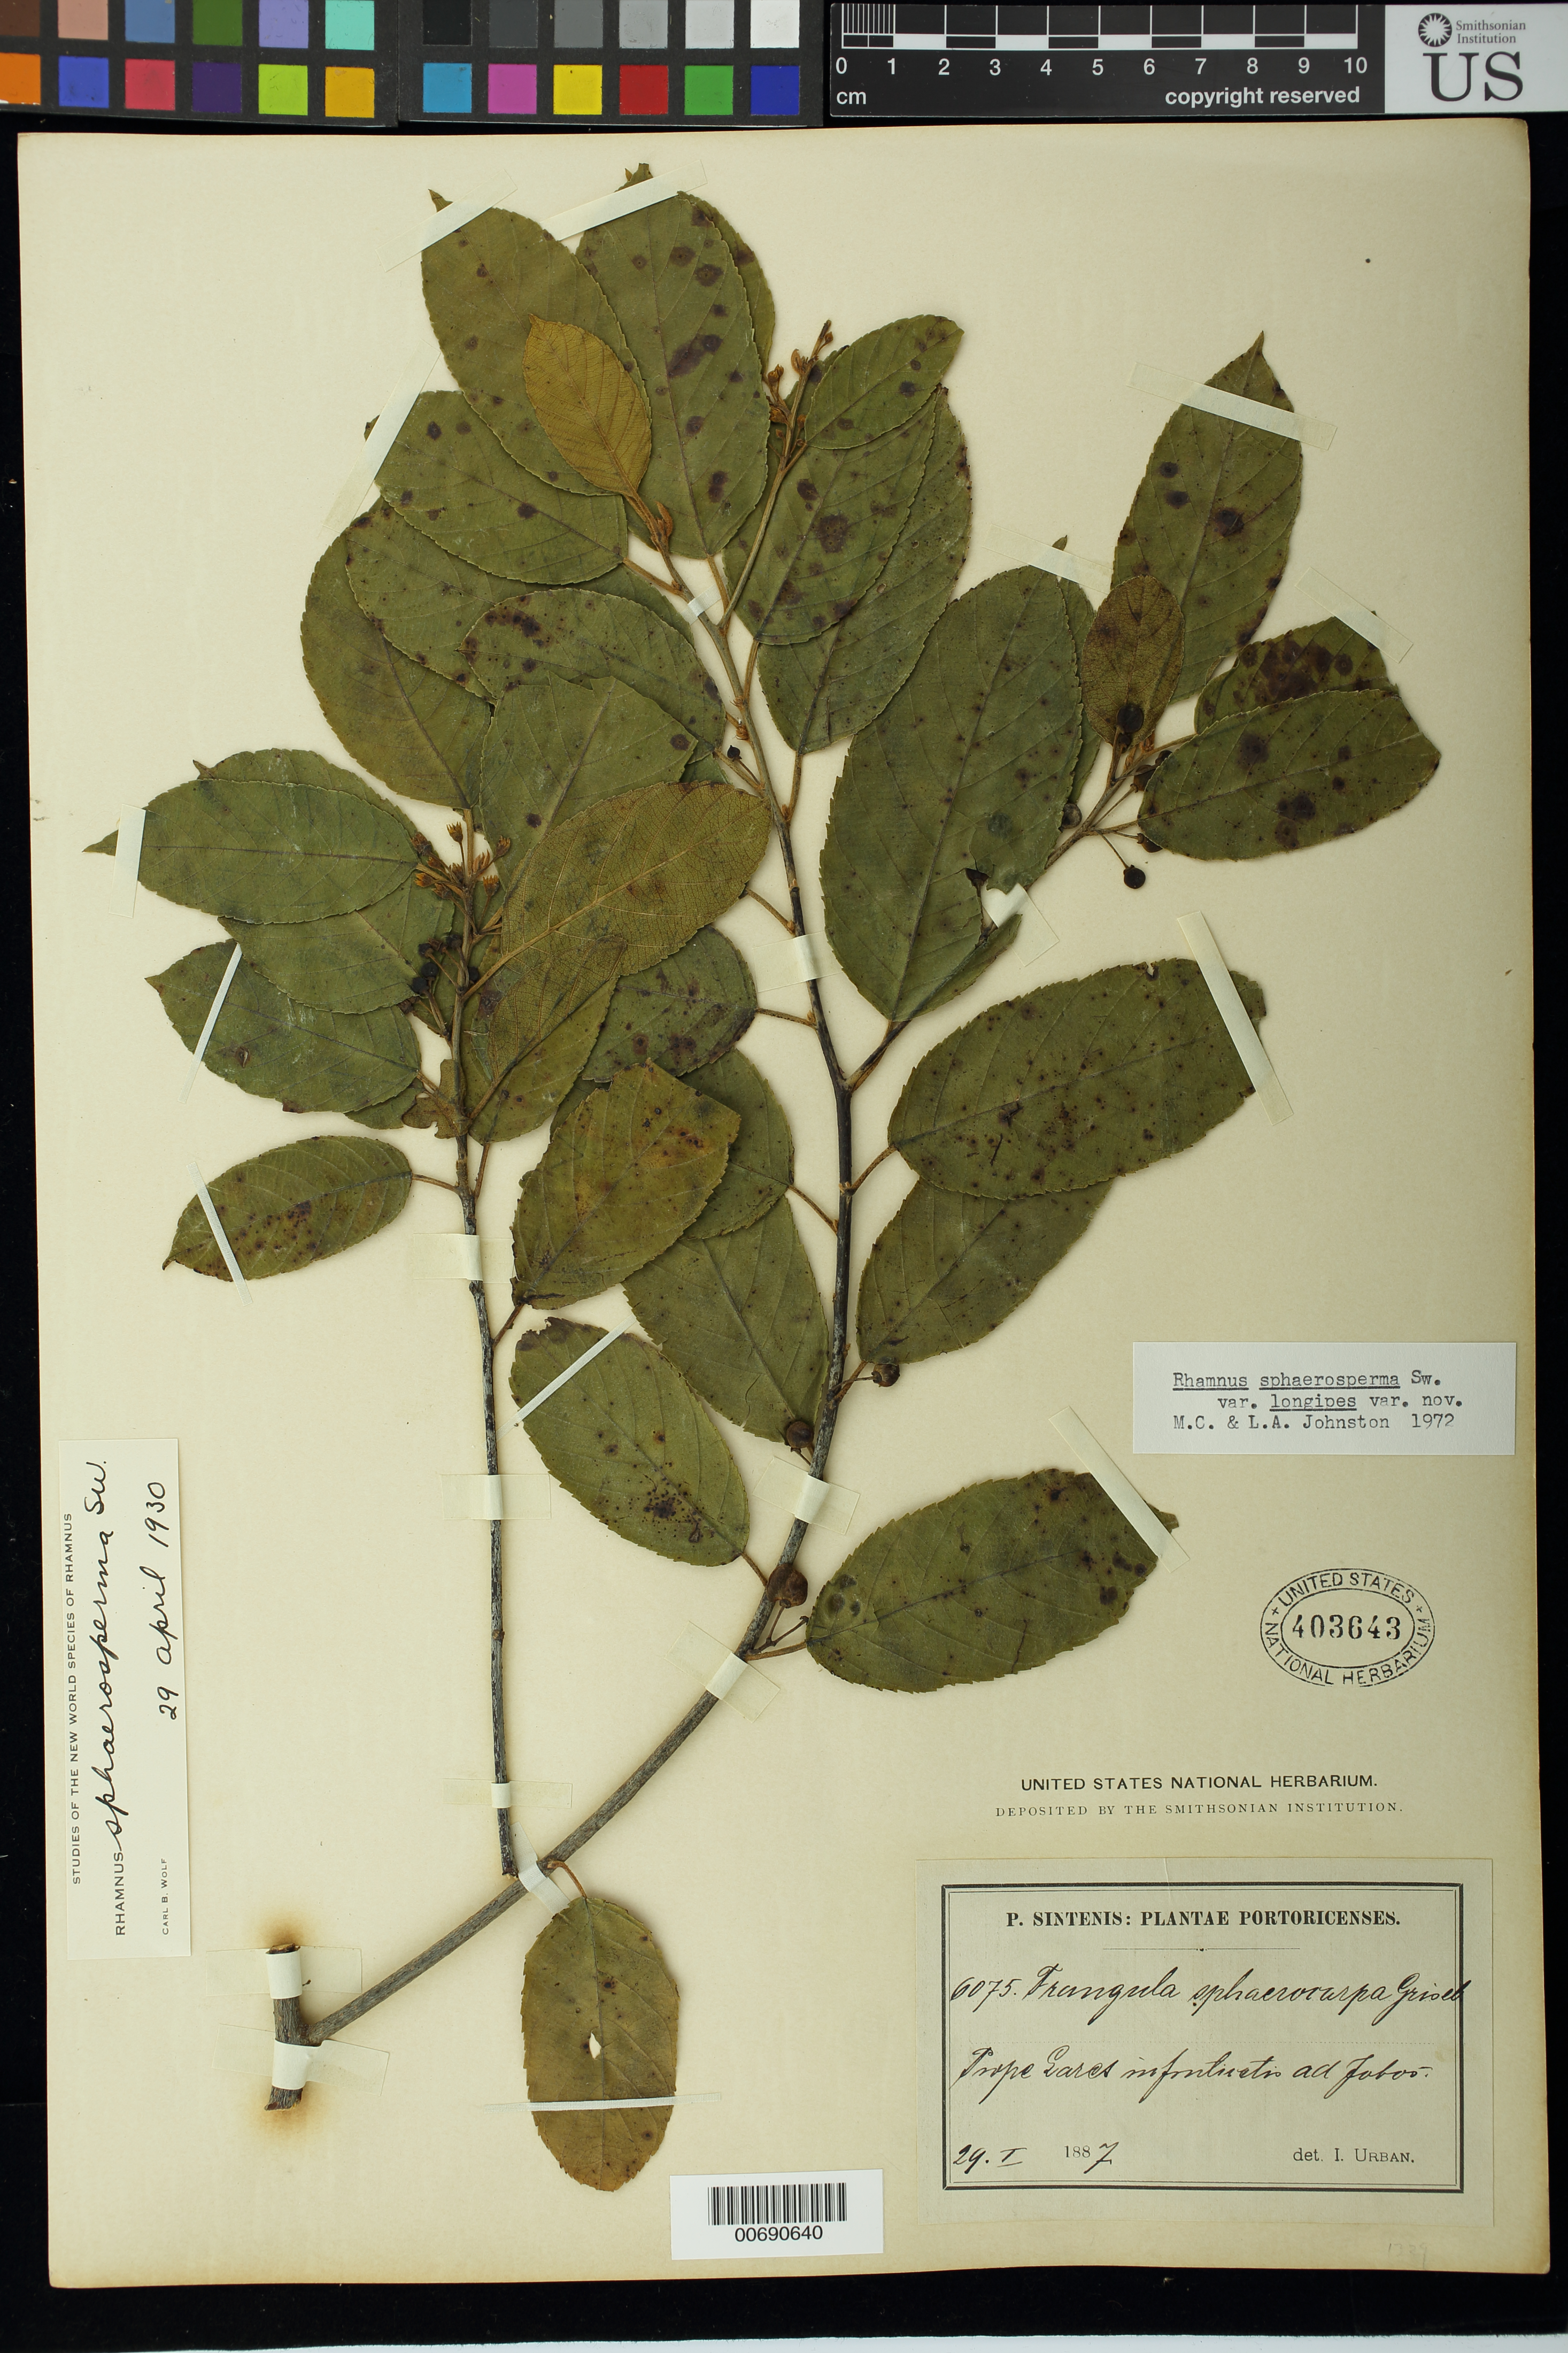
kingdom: Plantae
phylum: Tracheophyta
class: Magnoliopsida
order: Rosales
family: Rhamnaceae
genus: Rhamnus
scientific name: Rhamnus sphaerosperma var. longipes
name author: M.C. Johnst. & L.A. Johnst.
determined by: Johnston, M. C.; Johnston, L. A.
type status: Isotype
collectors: P. Sintenis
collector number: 6075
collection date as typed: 29 Jan 1887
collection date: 1887-01-29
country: Puerto Rico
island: Greater Antilles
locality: Prope Lares in fruticetis ad Jobos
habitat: in fruticetis ad Jobos.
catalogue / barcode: US 403643